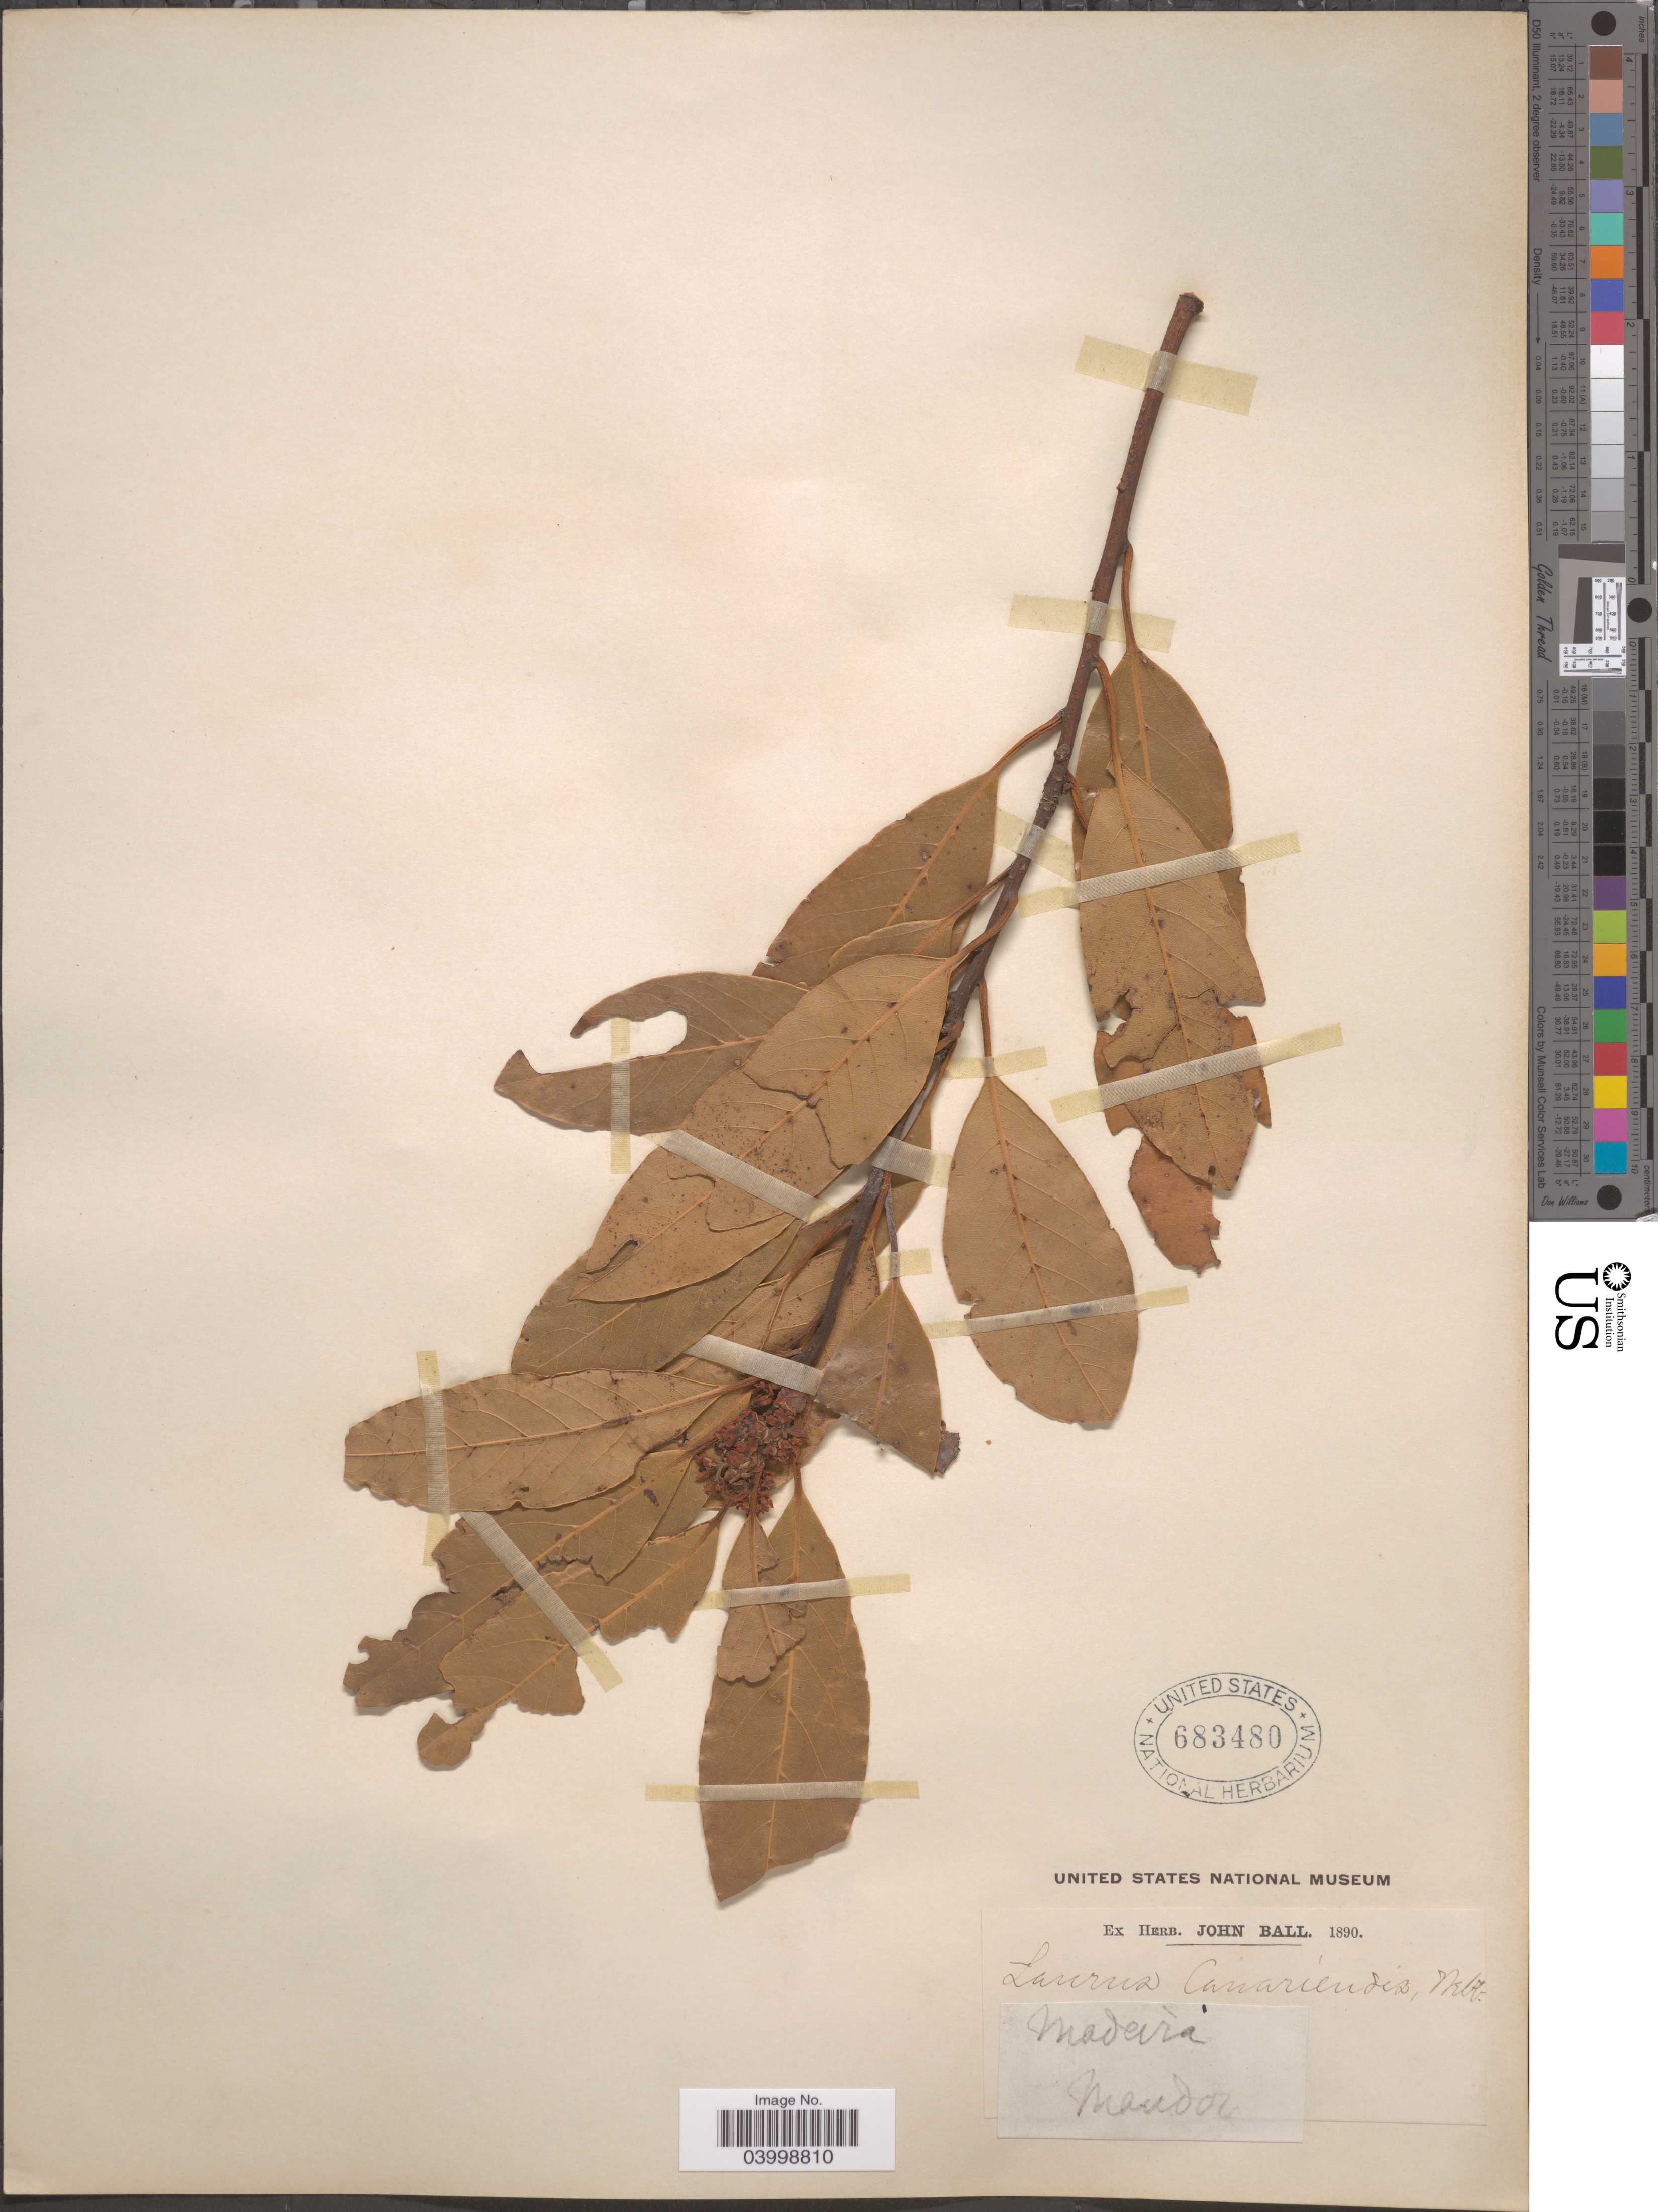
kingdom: Plantae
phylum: Tracheophyta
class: Magnoliopsida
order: Laurales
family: Lauraceae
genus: Laurus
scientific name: Laurus canariensis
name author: Willd.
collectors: ex herb. John Ball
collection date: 1890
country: Portugal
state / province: Madeira (Aut. Reg.)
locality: Mandor.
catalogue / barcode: US 683480